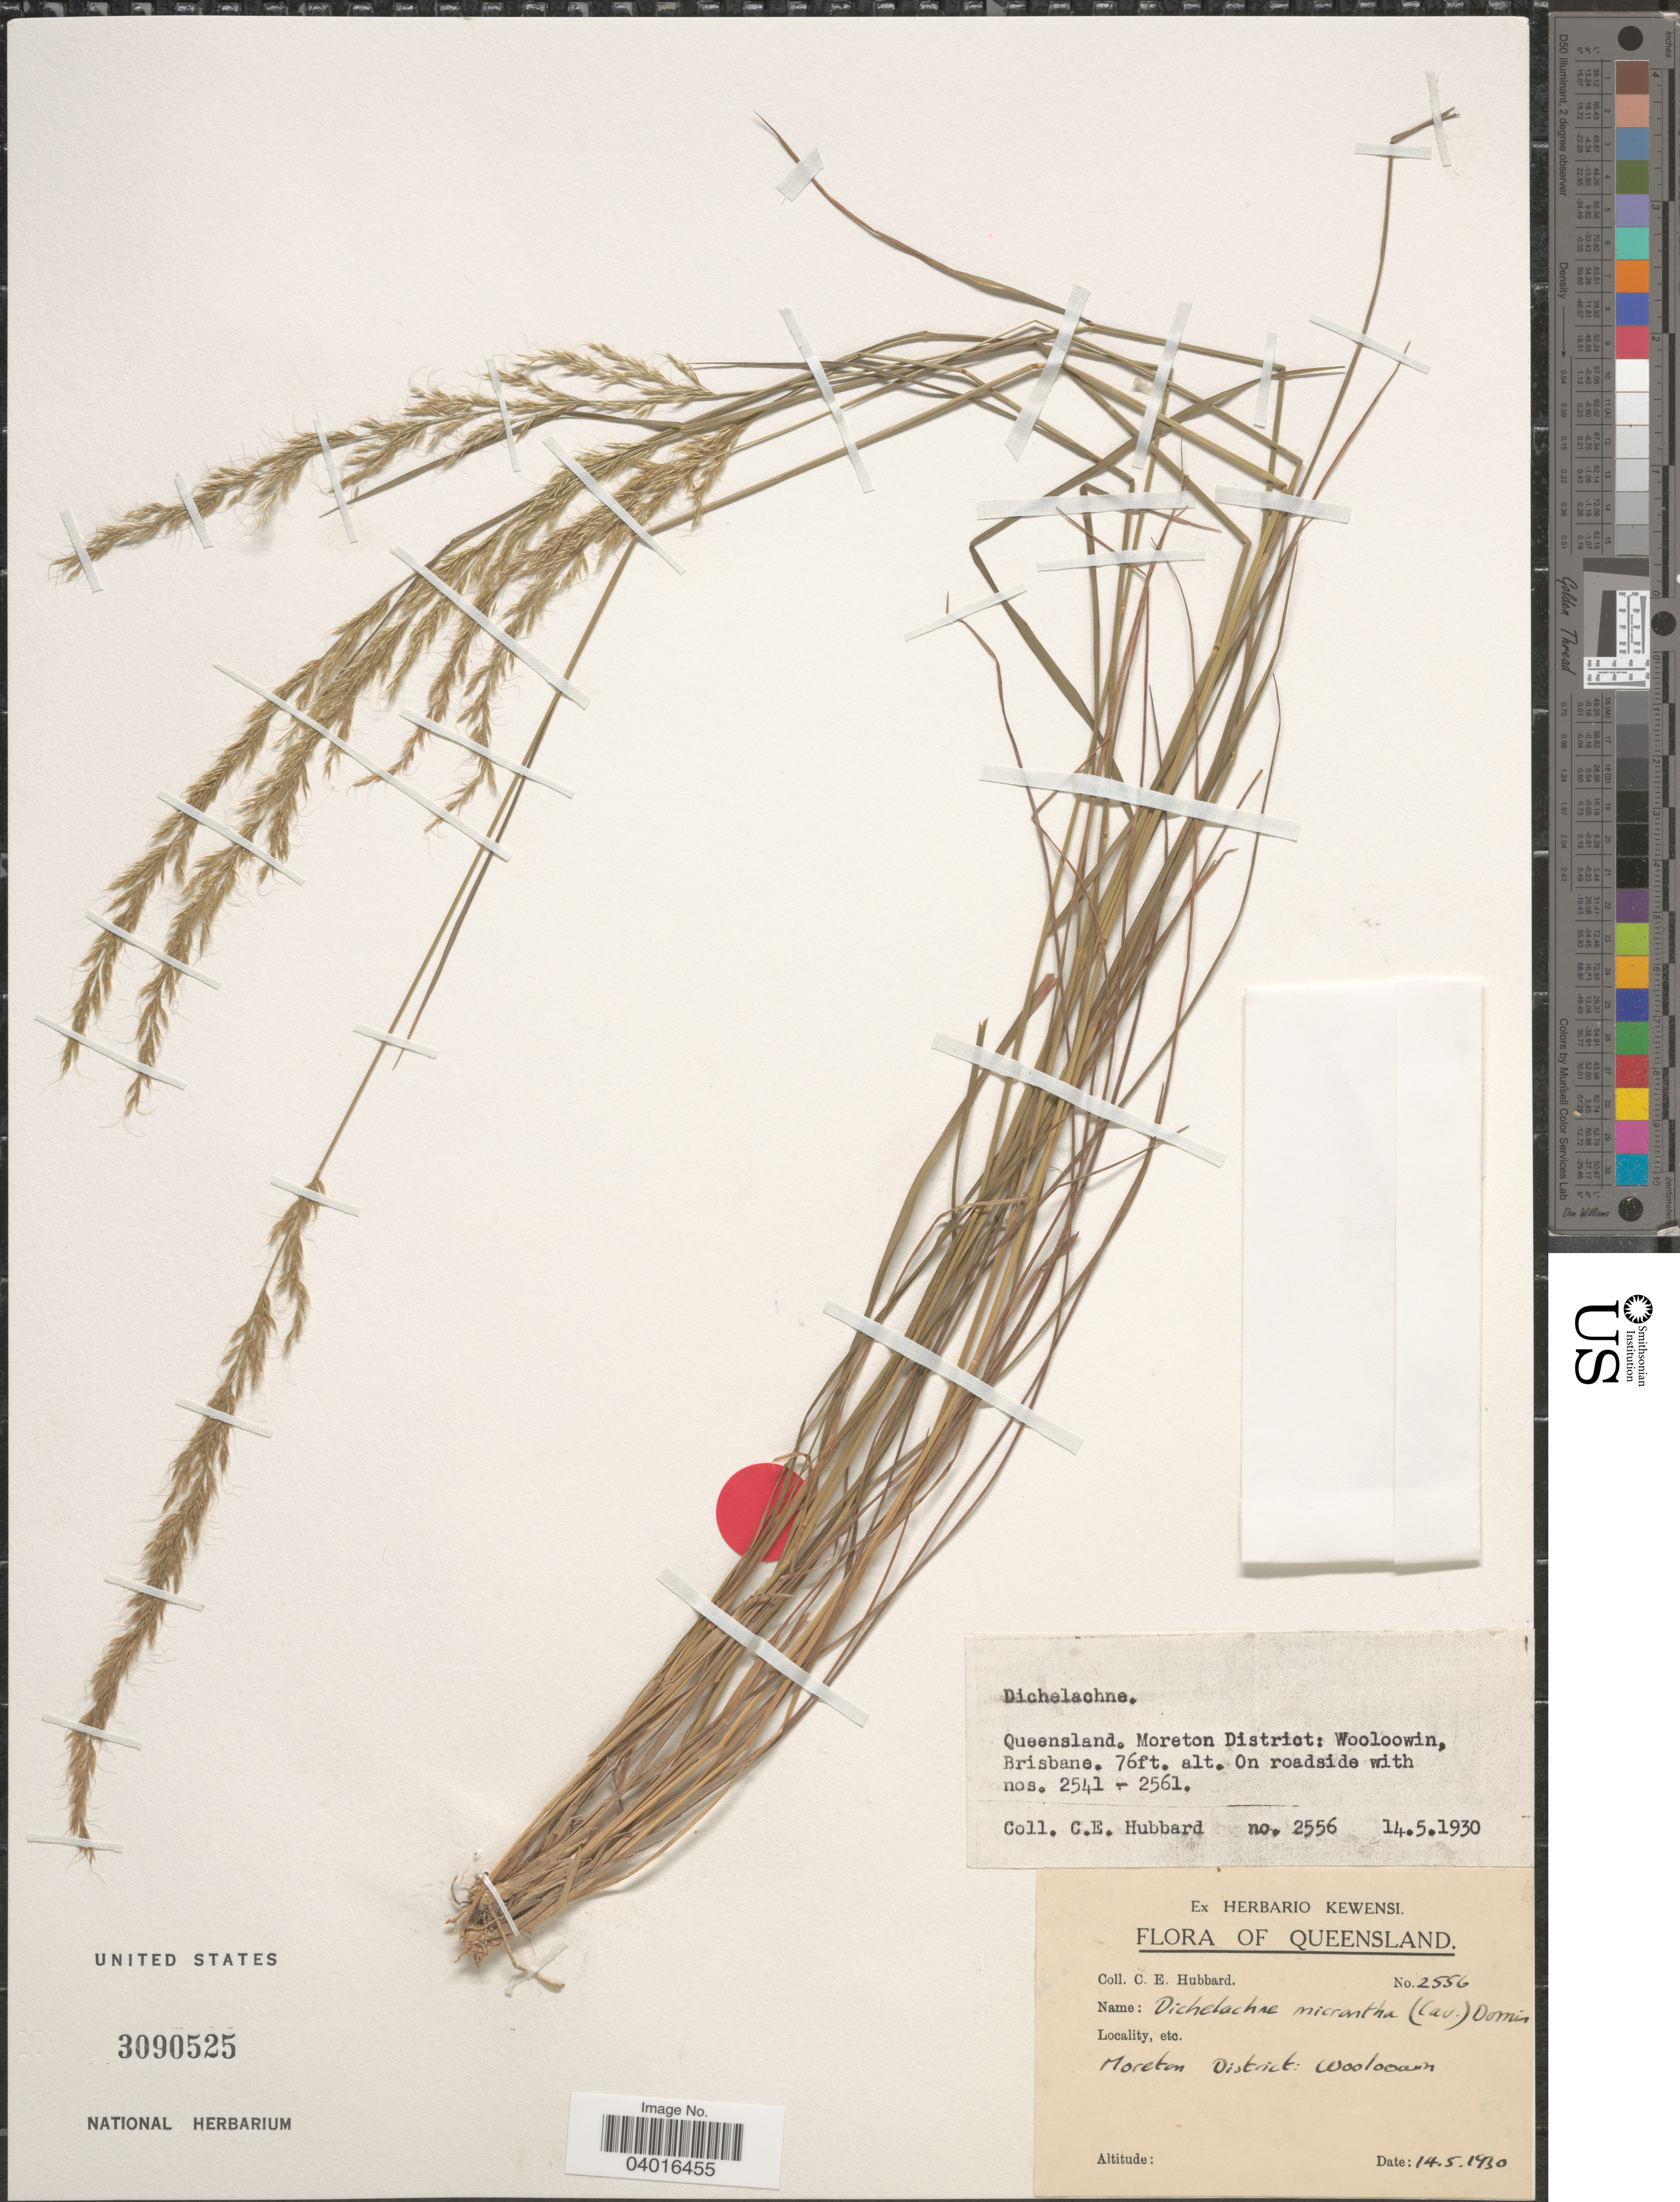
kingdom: Plantae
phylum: Tracheophyta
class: Liliopsida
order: Poales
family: Poaceae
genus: Dichelachne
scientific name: Dichelachne micrantha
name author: (Cav.) Domin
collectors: C. E. Hubbard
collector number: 2556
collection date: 1930-05-14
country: Australia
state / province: Queensland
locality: Moreton District: Wooloowin, Brisbane.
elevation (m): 23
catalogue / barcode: US 3090525